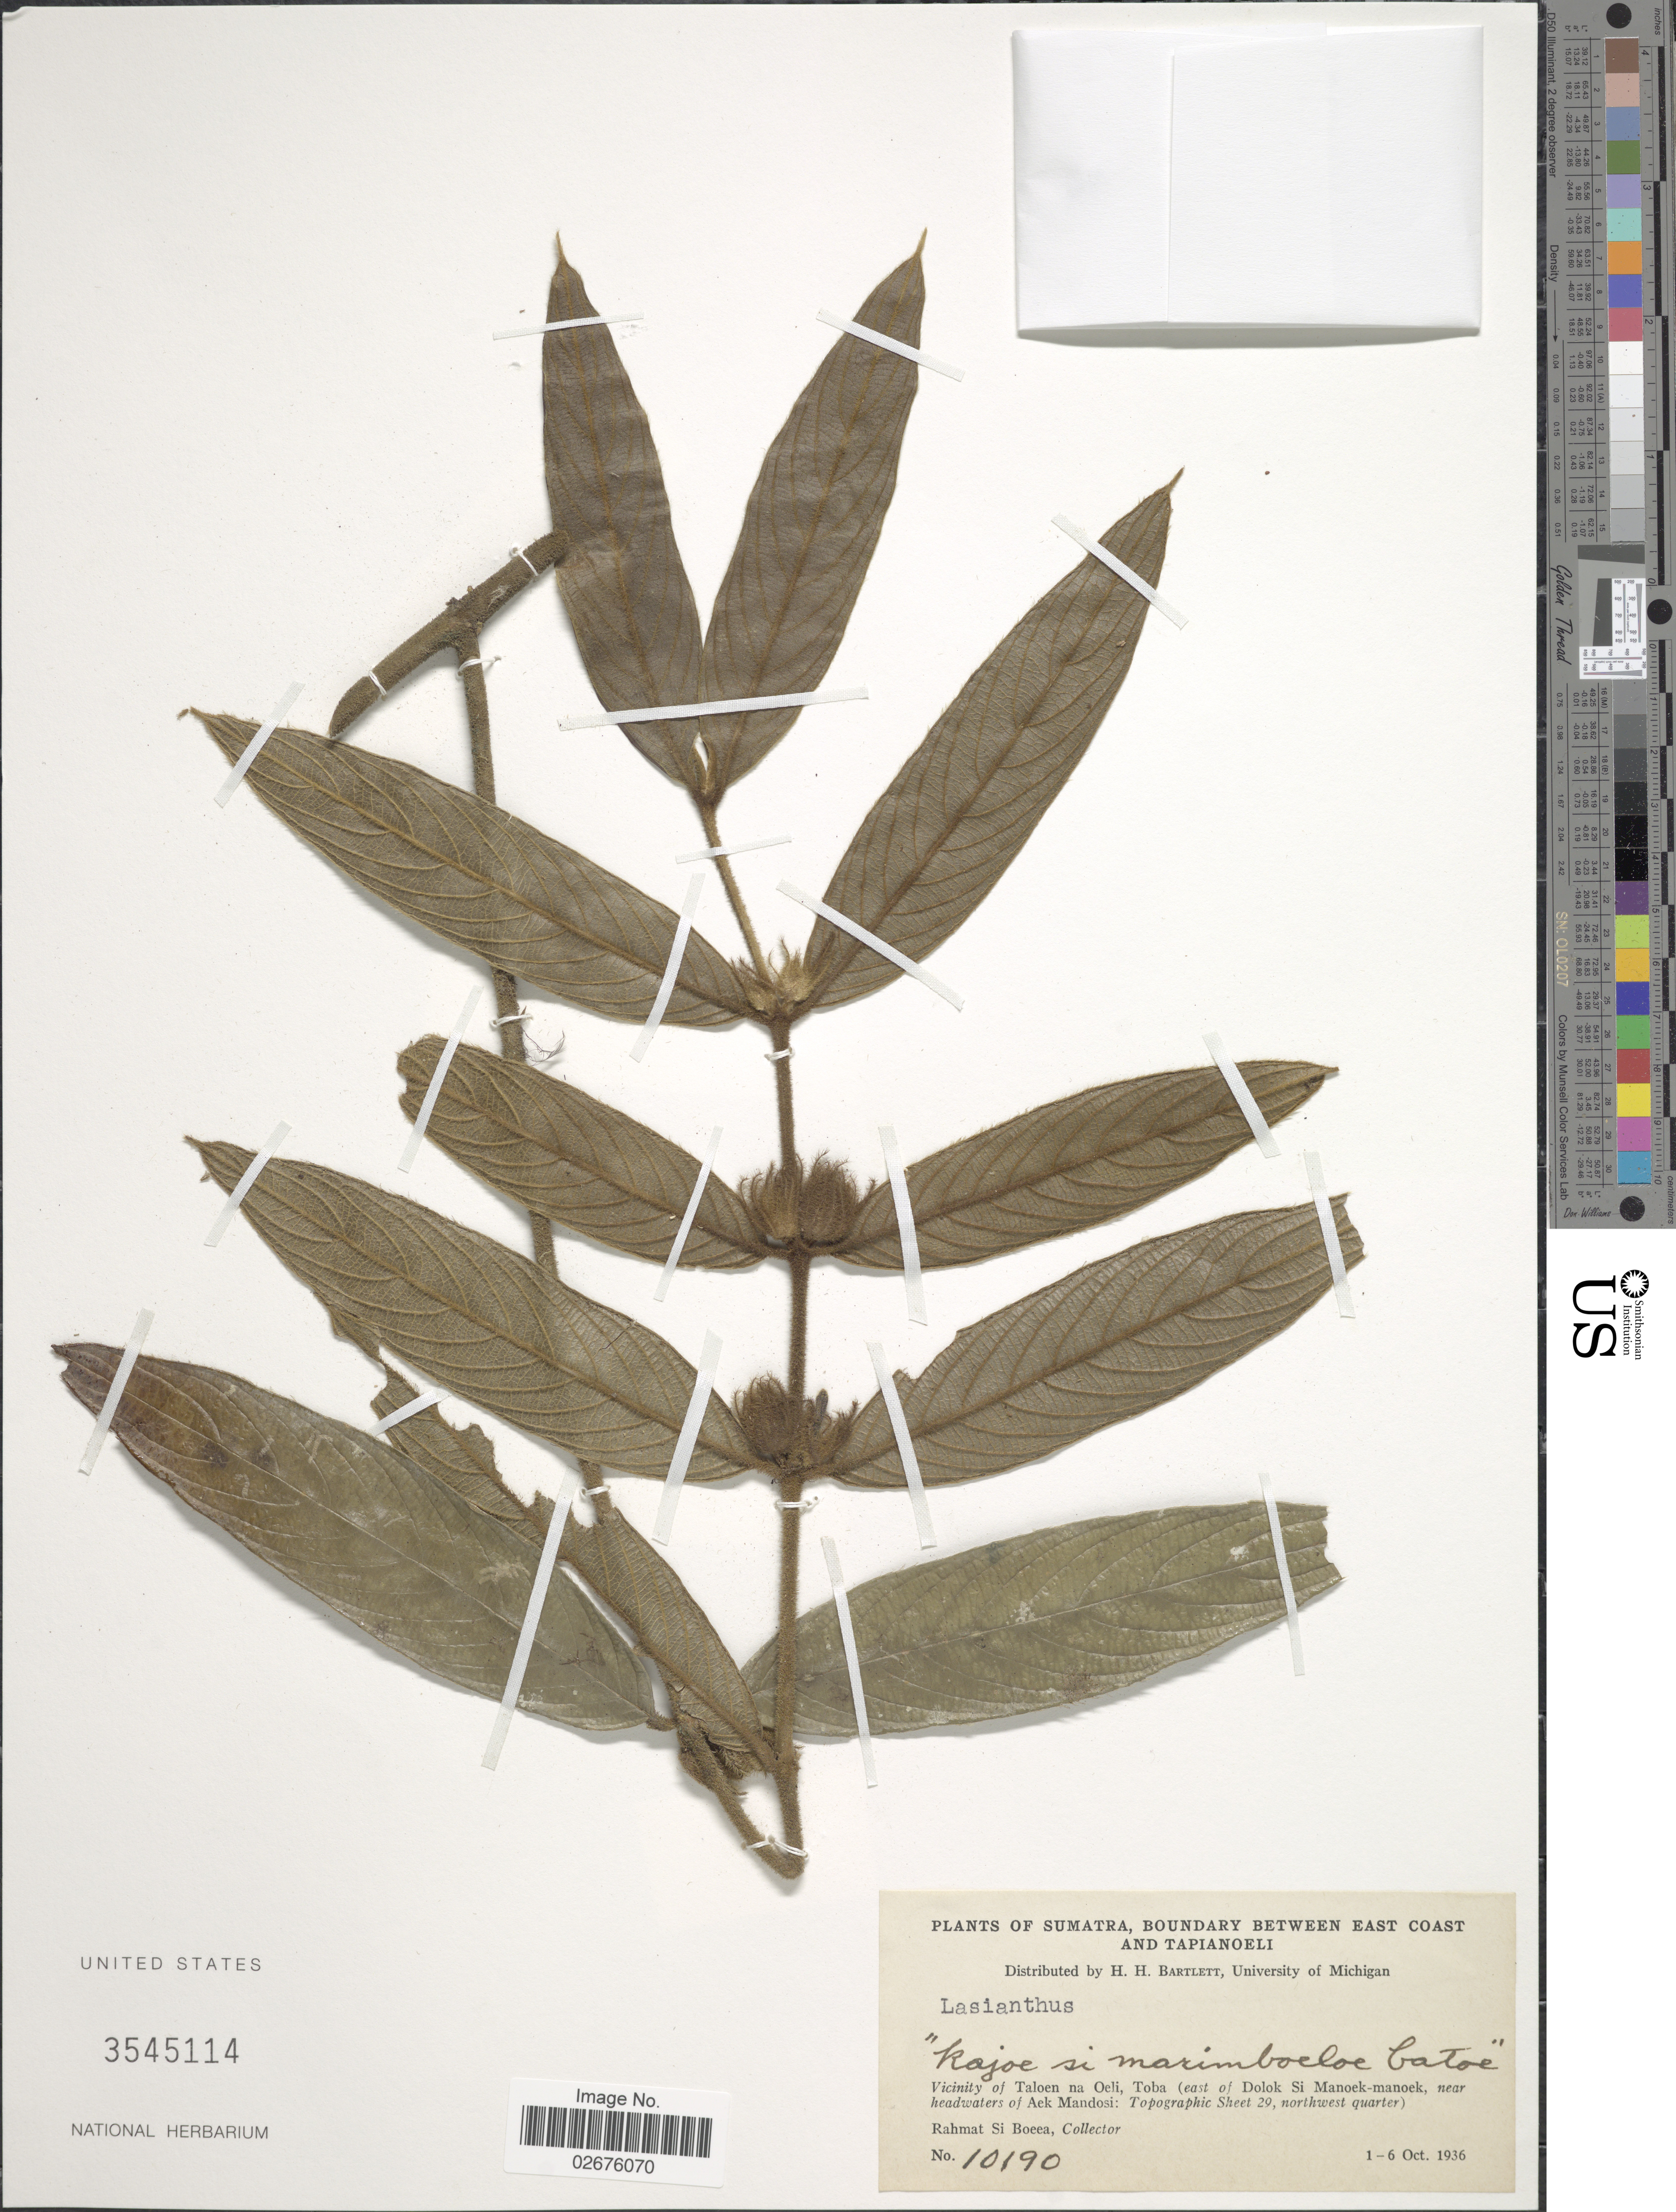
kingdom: Plantae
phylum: Tracheophyta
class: Magnoliopsida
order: Gentianales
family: Rubiaceae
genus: Lasianthus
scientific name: Lasianthus sp.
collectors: Rahmat Si Boeea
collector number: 10190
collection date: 1936-10-01/1936-10-06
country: Indonesia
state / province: Sumatra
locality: Boundary between East Coast and Tapianoeli. Vicinity of Taloen na Oeli, Toba (east of Dolok Si Manoek-manoek, near headwaters of Aek Mandosi: Topographic Sheet 29, northwest quarter)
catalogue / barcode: US 3545114